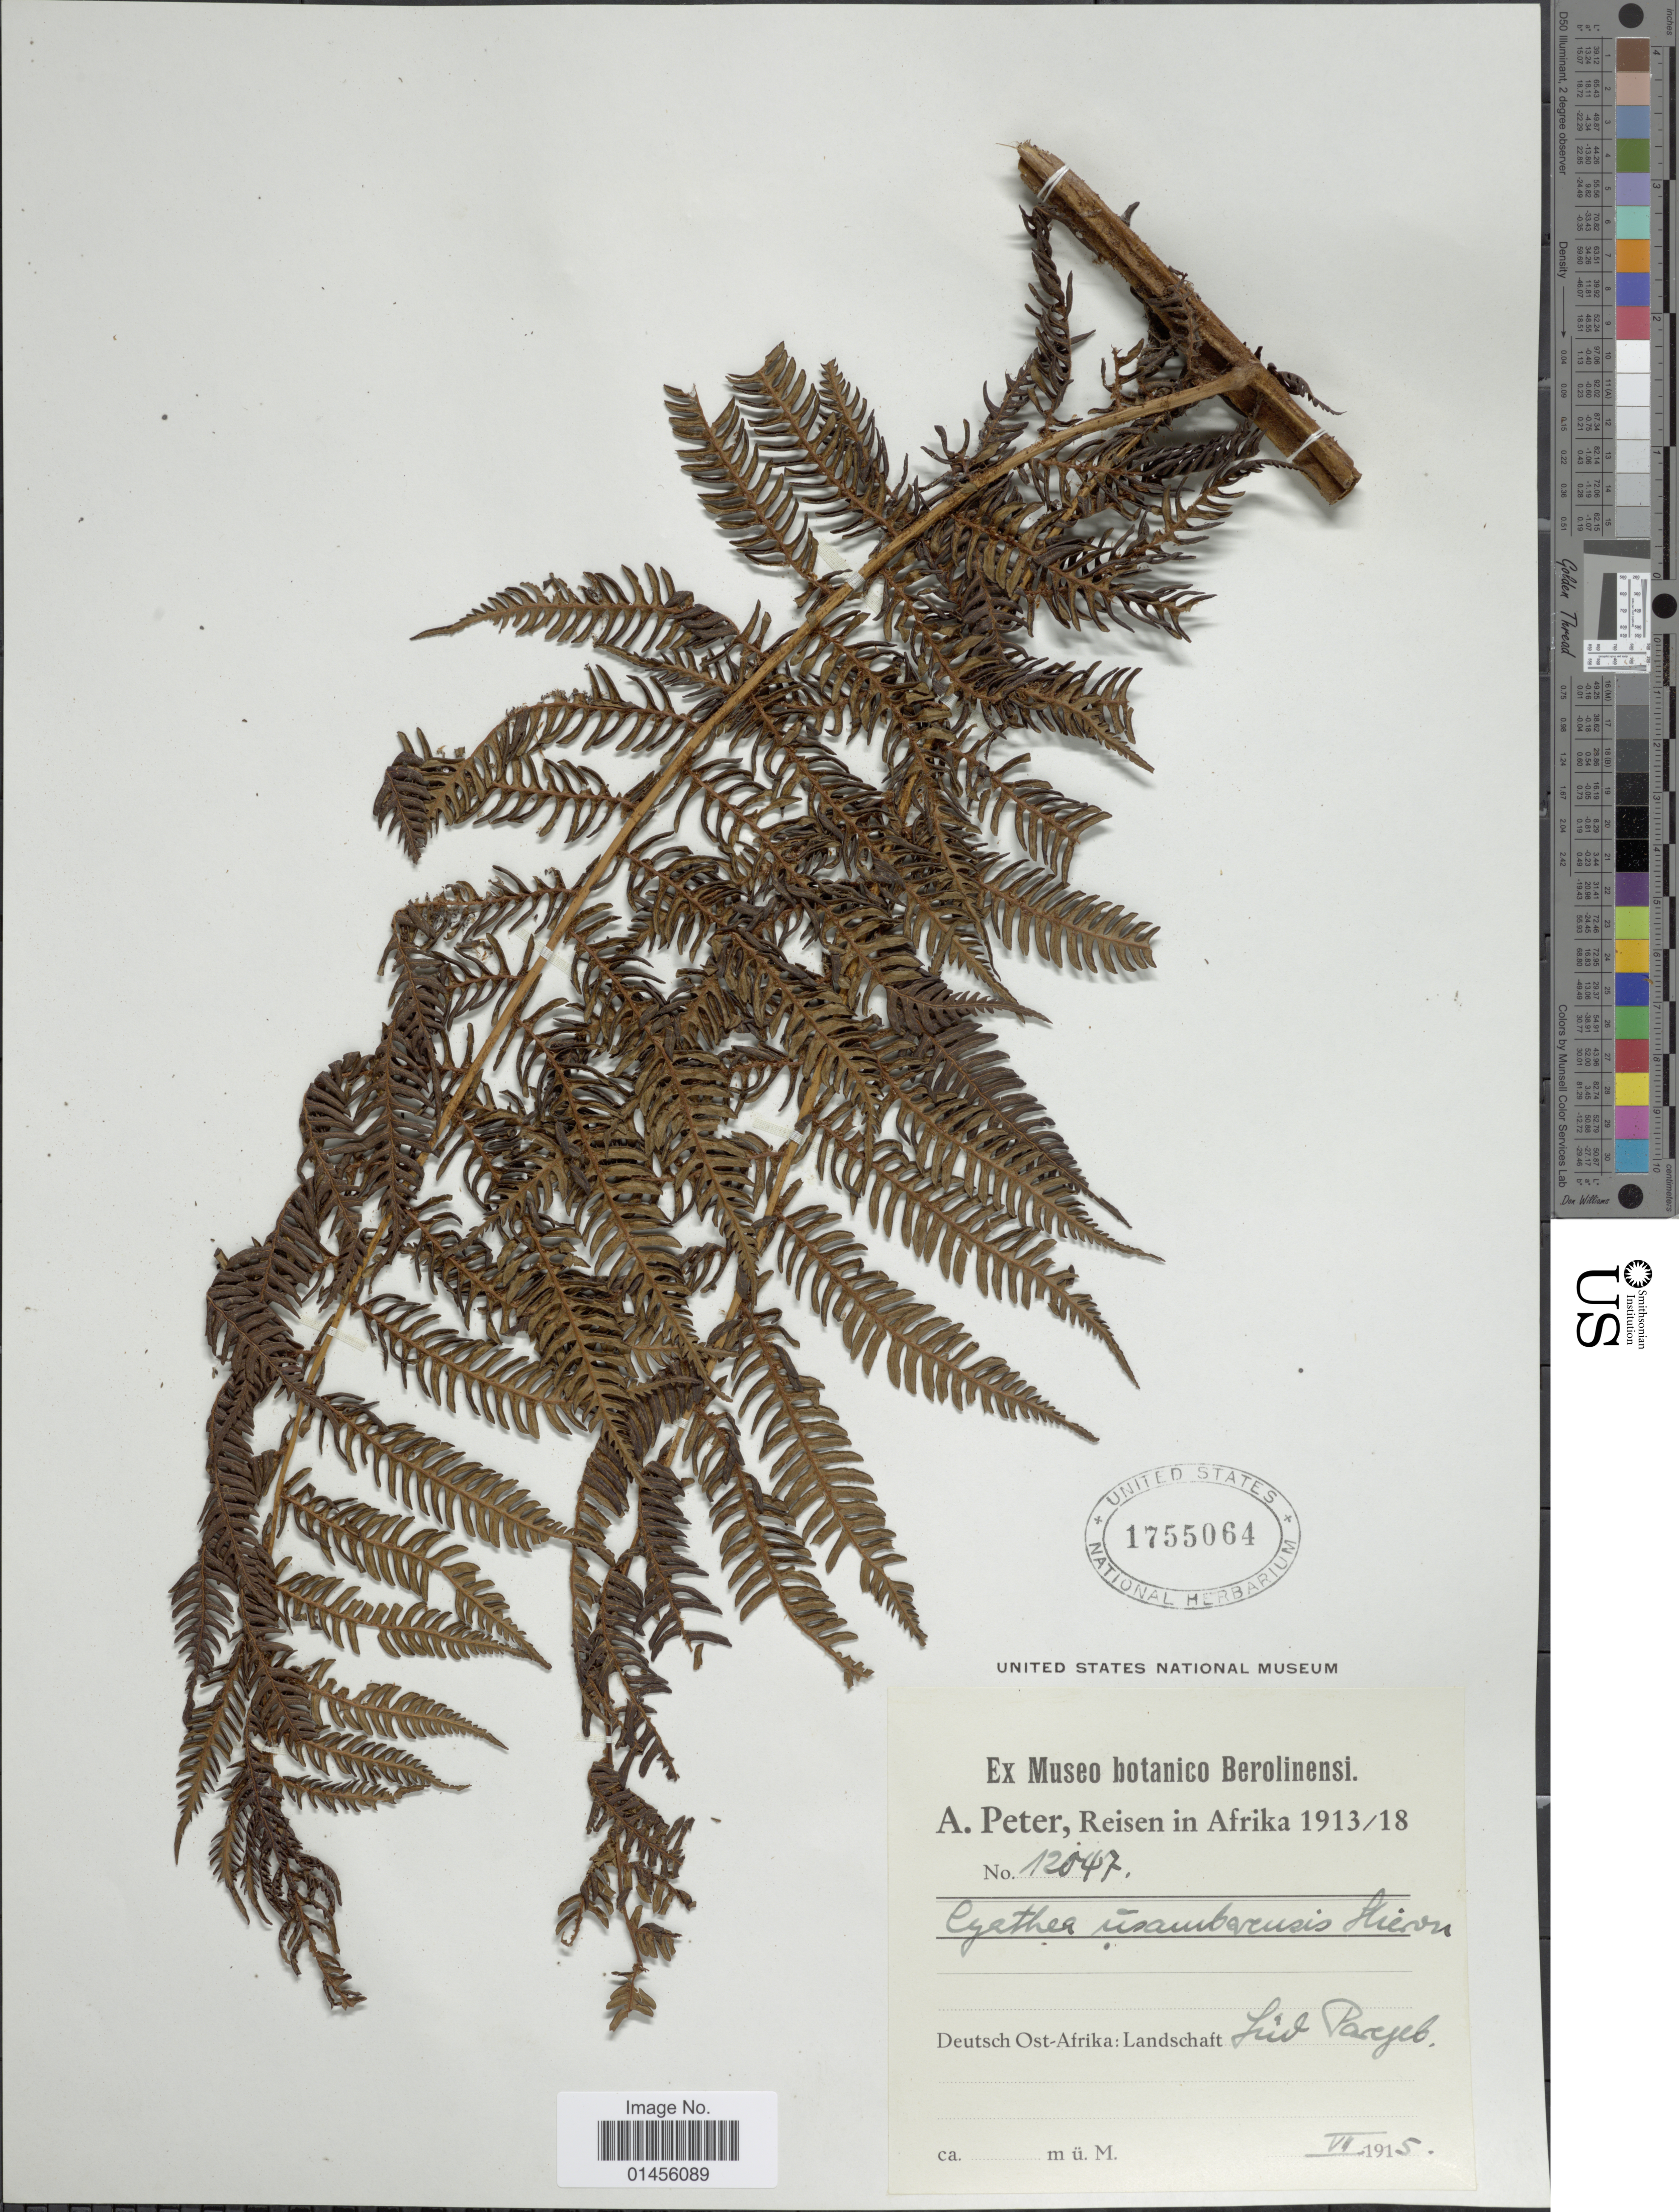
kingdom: Plantae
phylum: Tracheophyta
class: Polypodiopsida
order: Cyatheales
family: Cyatheaceae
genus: Alsophila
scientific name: Alsophila manniana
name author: (Hook.) R.M. Tryon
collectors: A. Peter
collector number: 12047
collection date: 1915-06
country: Tanzania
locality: Deutsch Ost-Afrika: Landschaft Suv Parjeb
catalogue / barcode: US 1755064